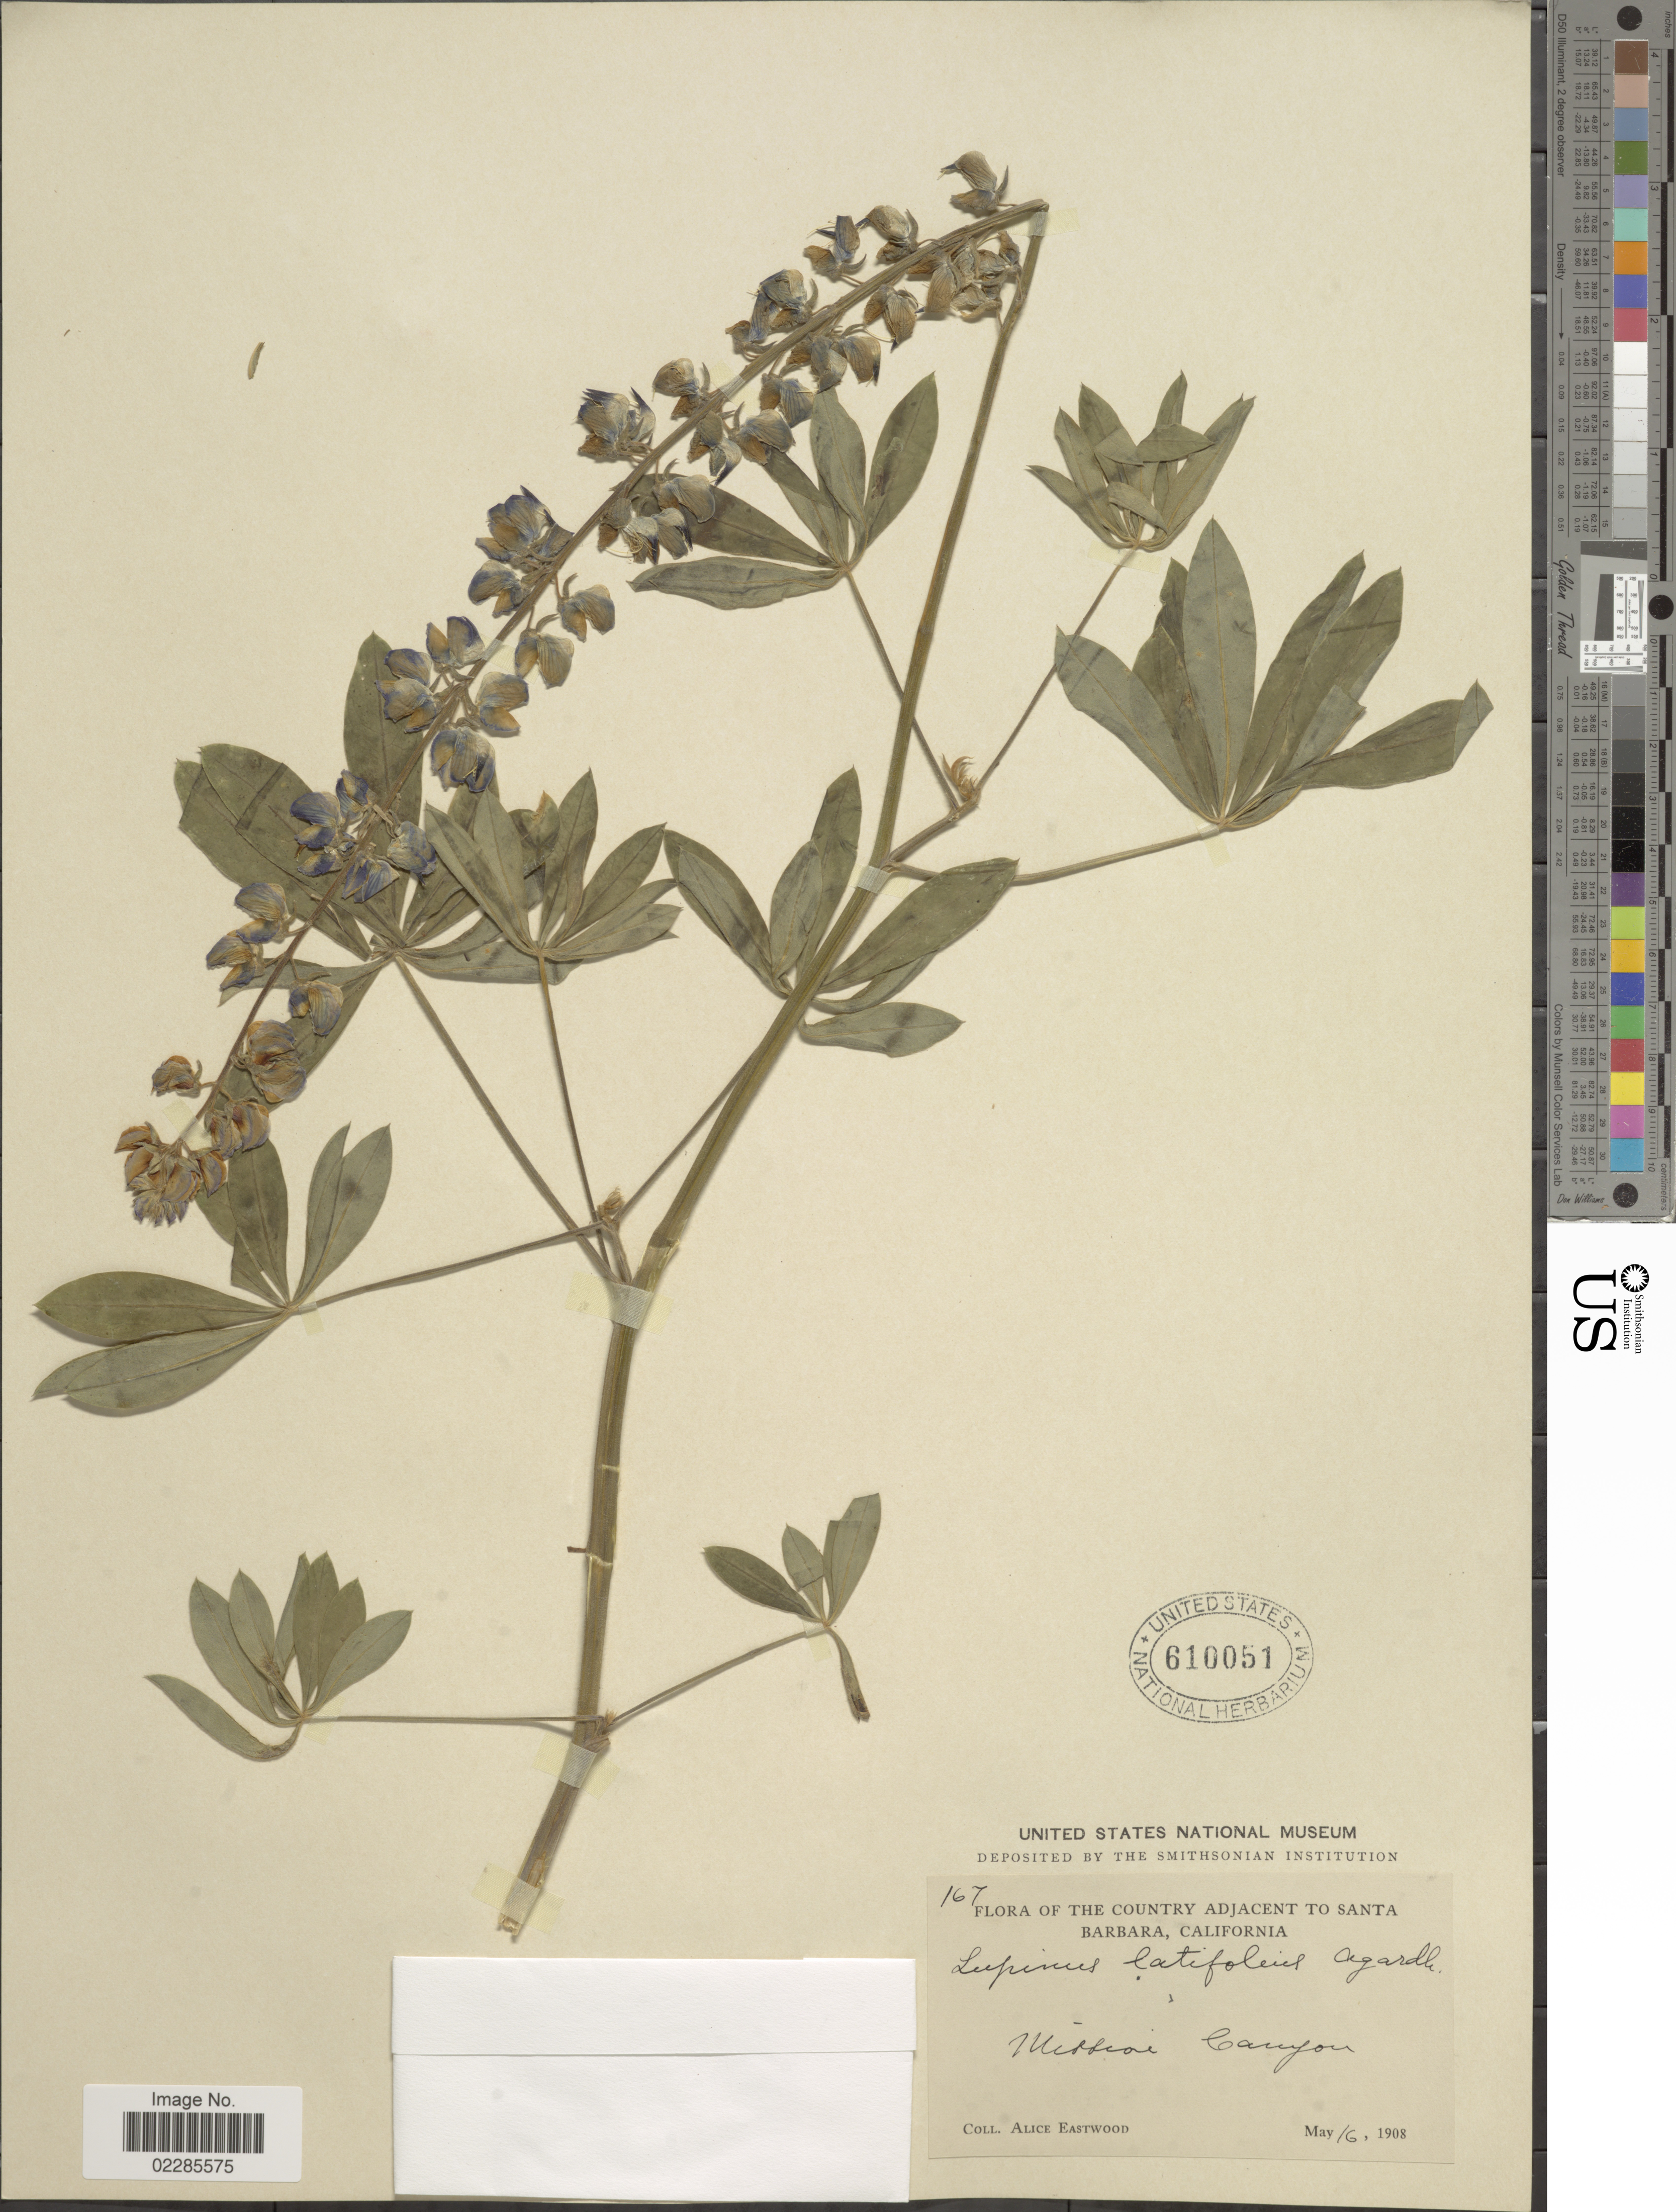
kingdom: Plantae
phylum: Tracheophyta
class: Magnoliopsida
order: Fabales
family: Fabaceae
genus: Lupinus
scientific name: Lupinus latifolius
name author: Lindl. ex J. Agardh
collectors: A. Eastwood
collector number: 167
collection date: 1908-05-16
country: United States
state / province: California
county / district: Santa Barbara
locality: The County Adjacent to Santa Barbara, Missione Canyon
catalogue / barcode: US 610051